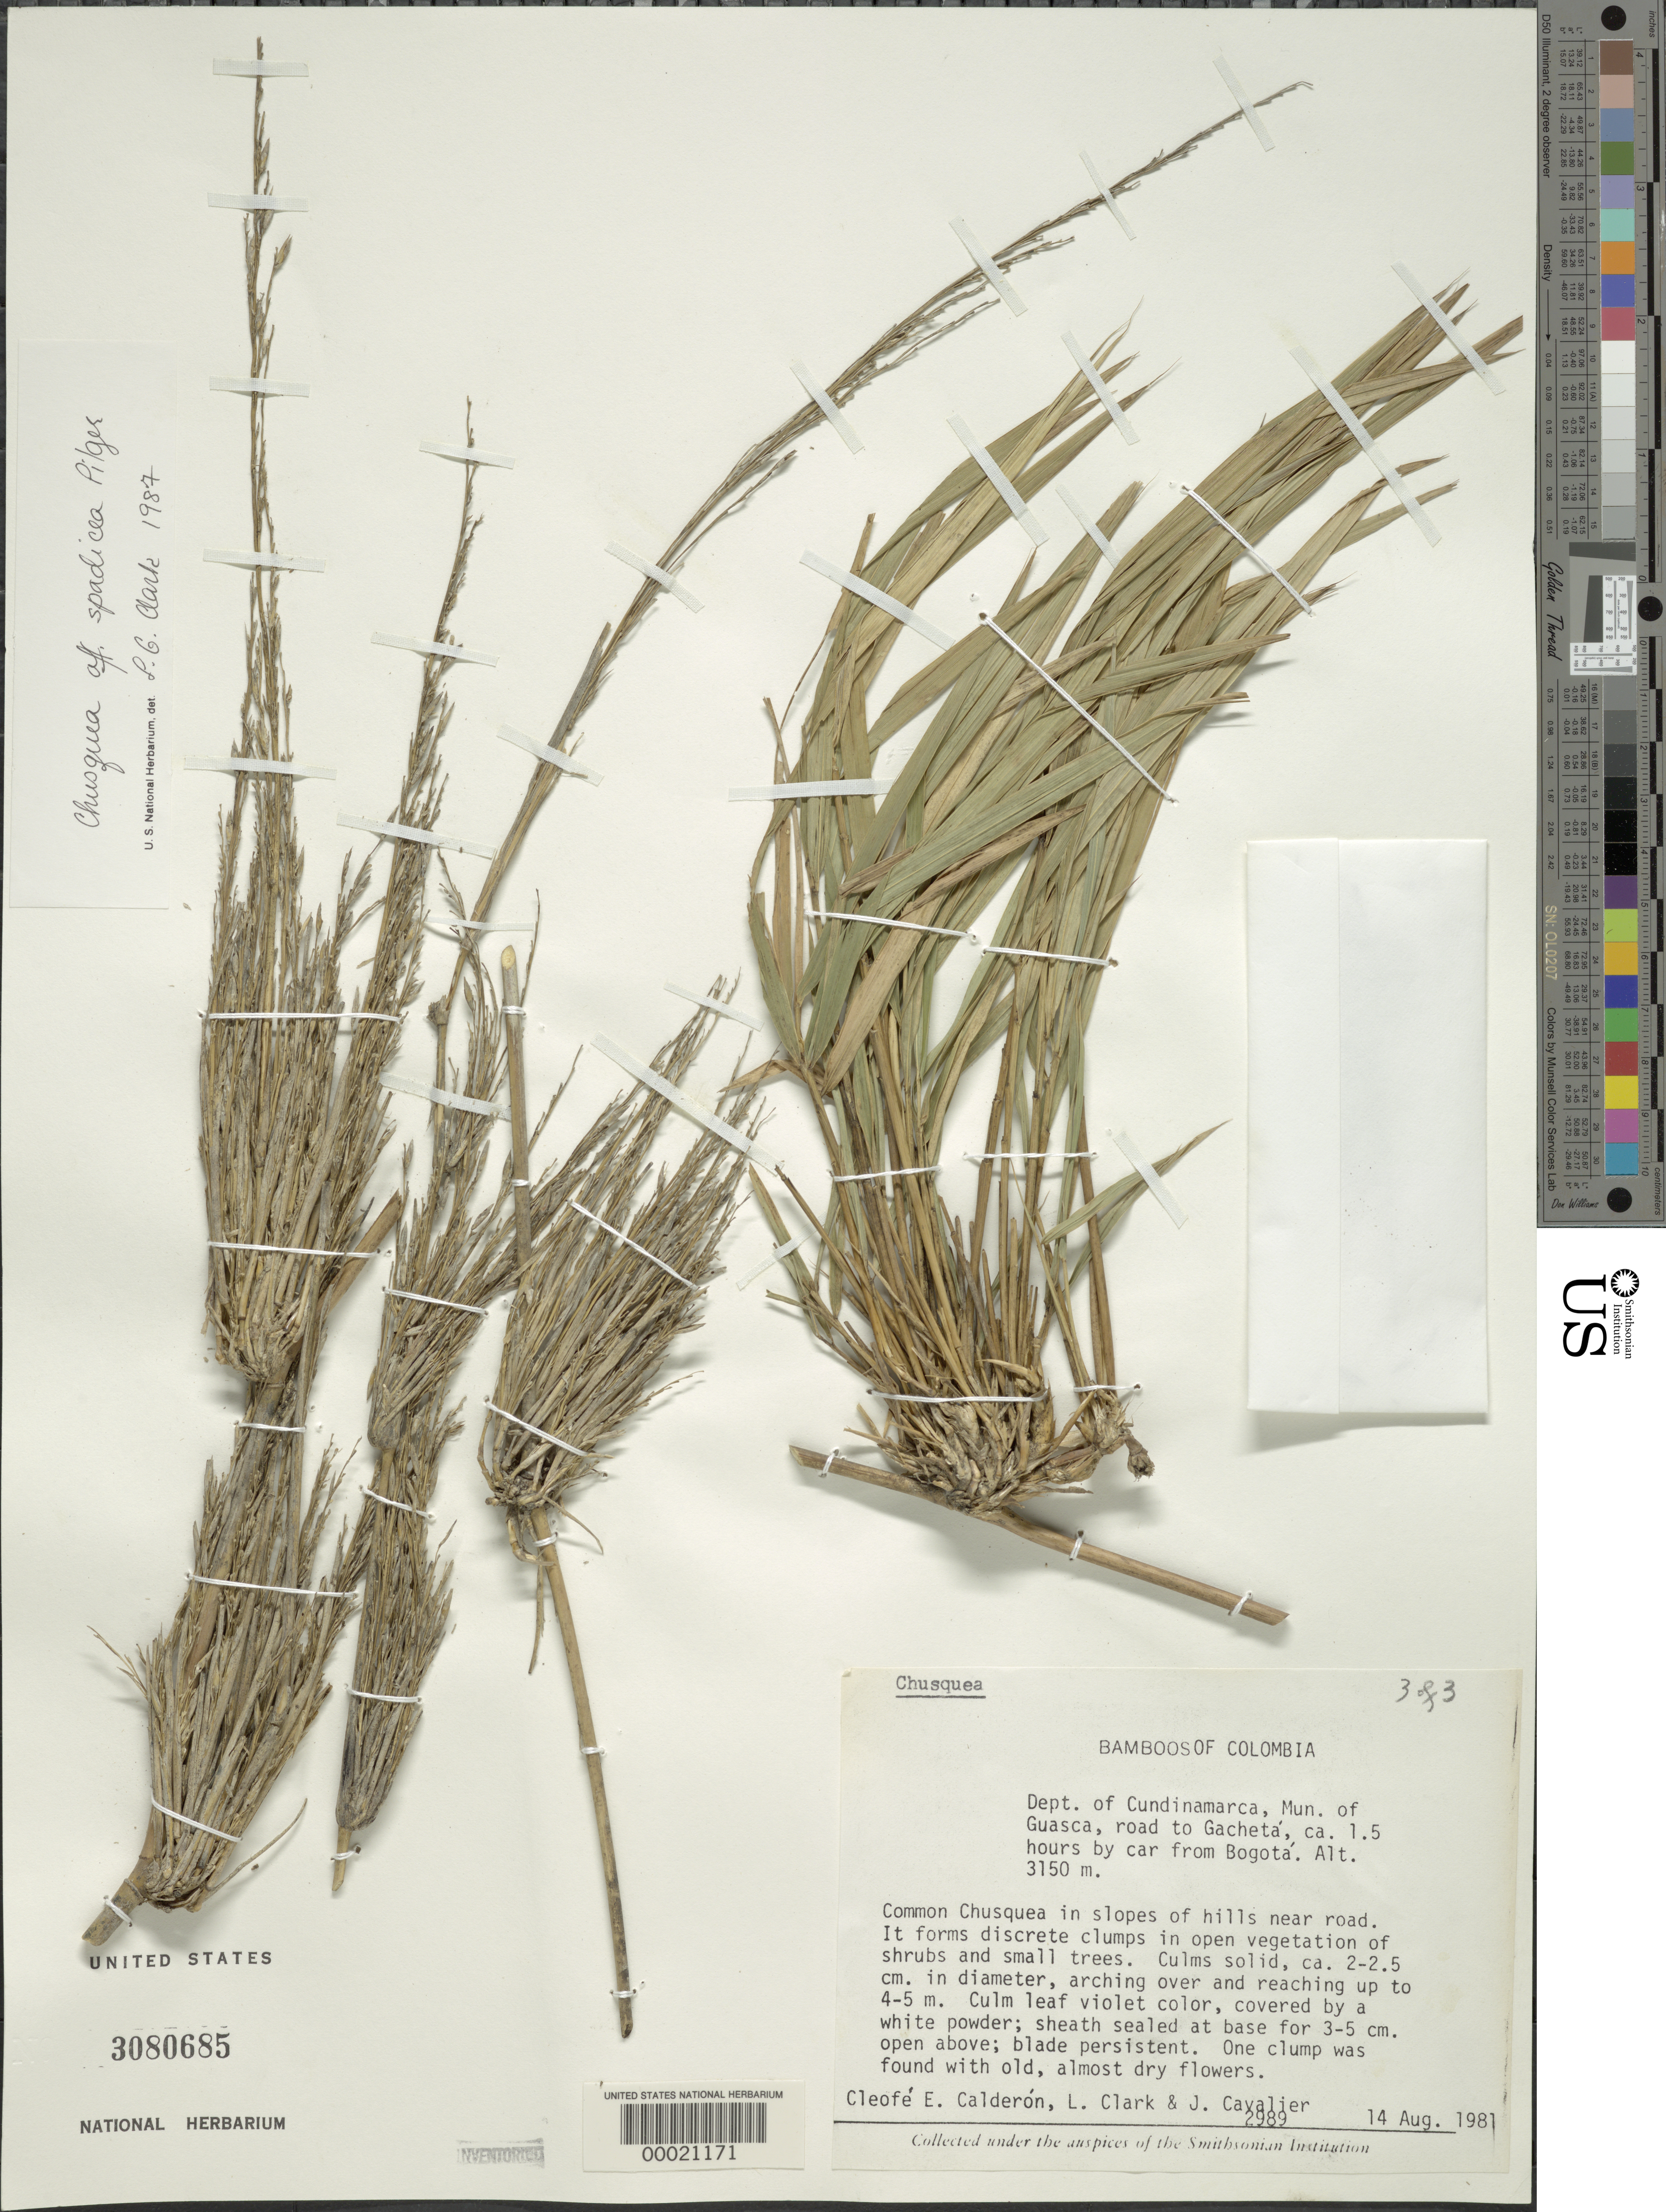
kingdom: Plantae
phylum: Tracheophyta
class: Liliopsida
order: Poales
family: Poaceae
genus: Chusquea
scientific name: Chusquea spadicea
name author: Pilg.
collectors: C. E. Calderón, L. G. Clark & J. Cavalier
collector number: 2989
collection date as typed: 14 Aug 1981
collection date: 1981-08-14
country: Colombia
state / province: Cundinamarca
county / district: Guasca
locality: Mun. of Guasca, Bogota, Gacheta road 1.5 hrs.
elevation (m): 3150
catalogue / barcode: US 3080685